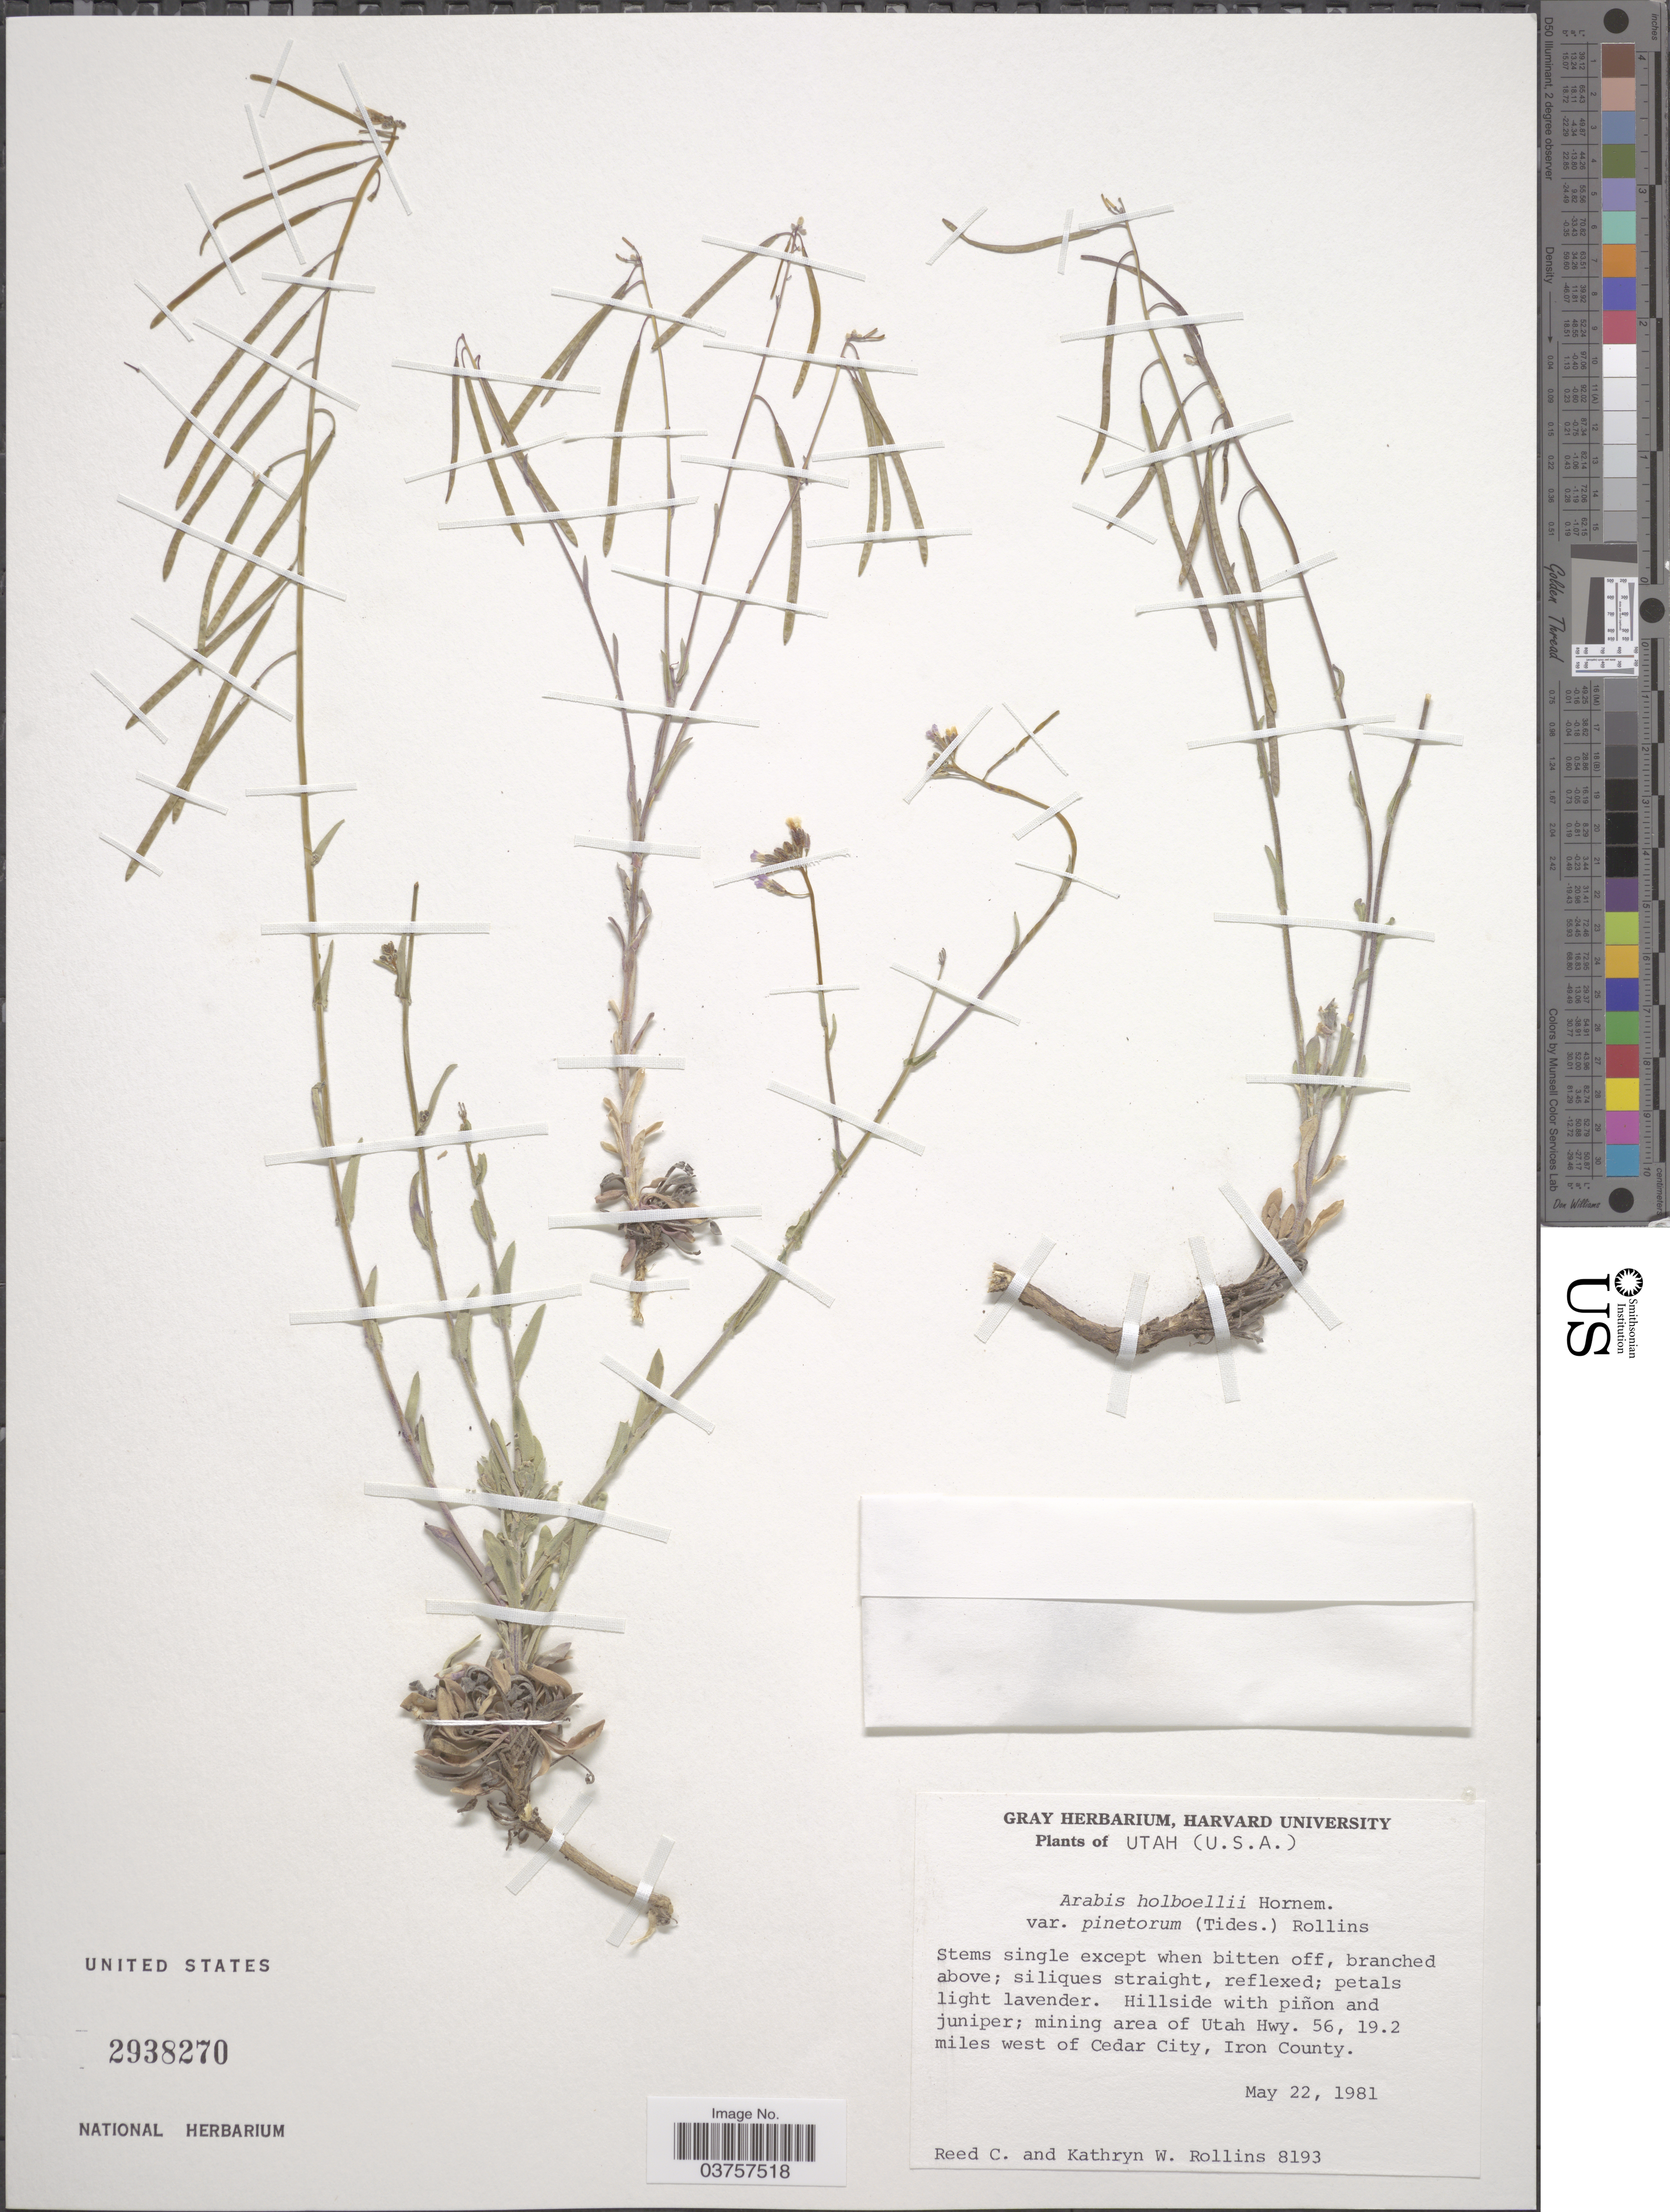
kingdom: Plantae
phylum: Tracheophyta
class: Magnoliopsida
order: Brassicales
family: Brassicaceae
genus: Arabis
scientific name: Arabis holboellii var. pinetorum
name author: (Tidestr.) Rollins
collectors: R. C. Rollins & K. W. Rollins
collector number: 8193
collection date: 1981-05-22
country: United States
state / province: Utah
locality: Mining area of Utah Hwy. 56, 19.2 miles west of Cedar City, Iron County.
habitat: hillside with pinon and juniper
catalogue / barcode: US 2938270